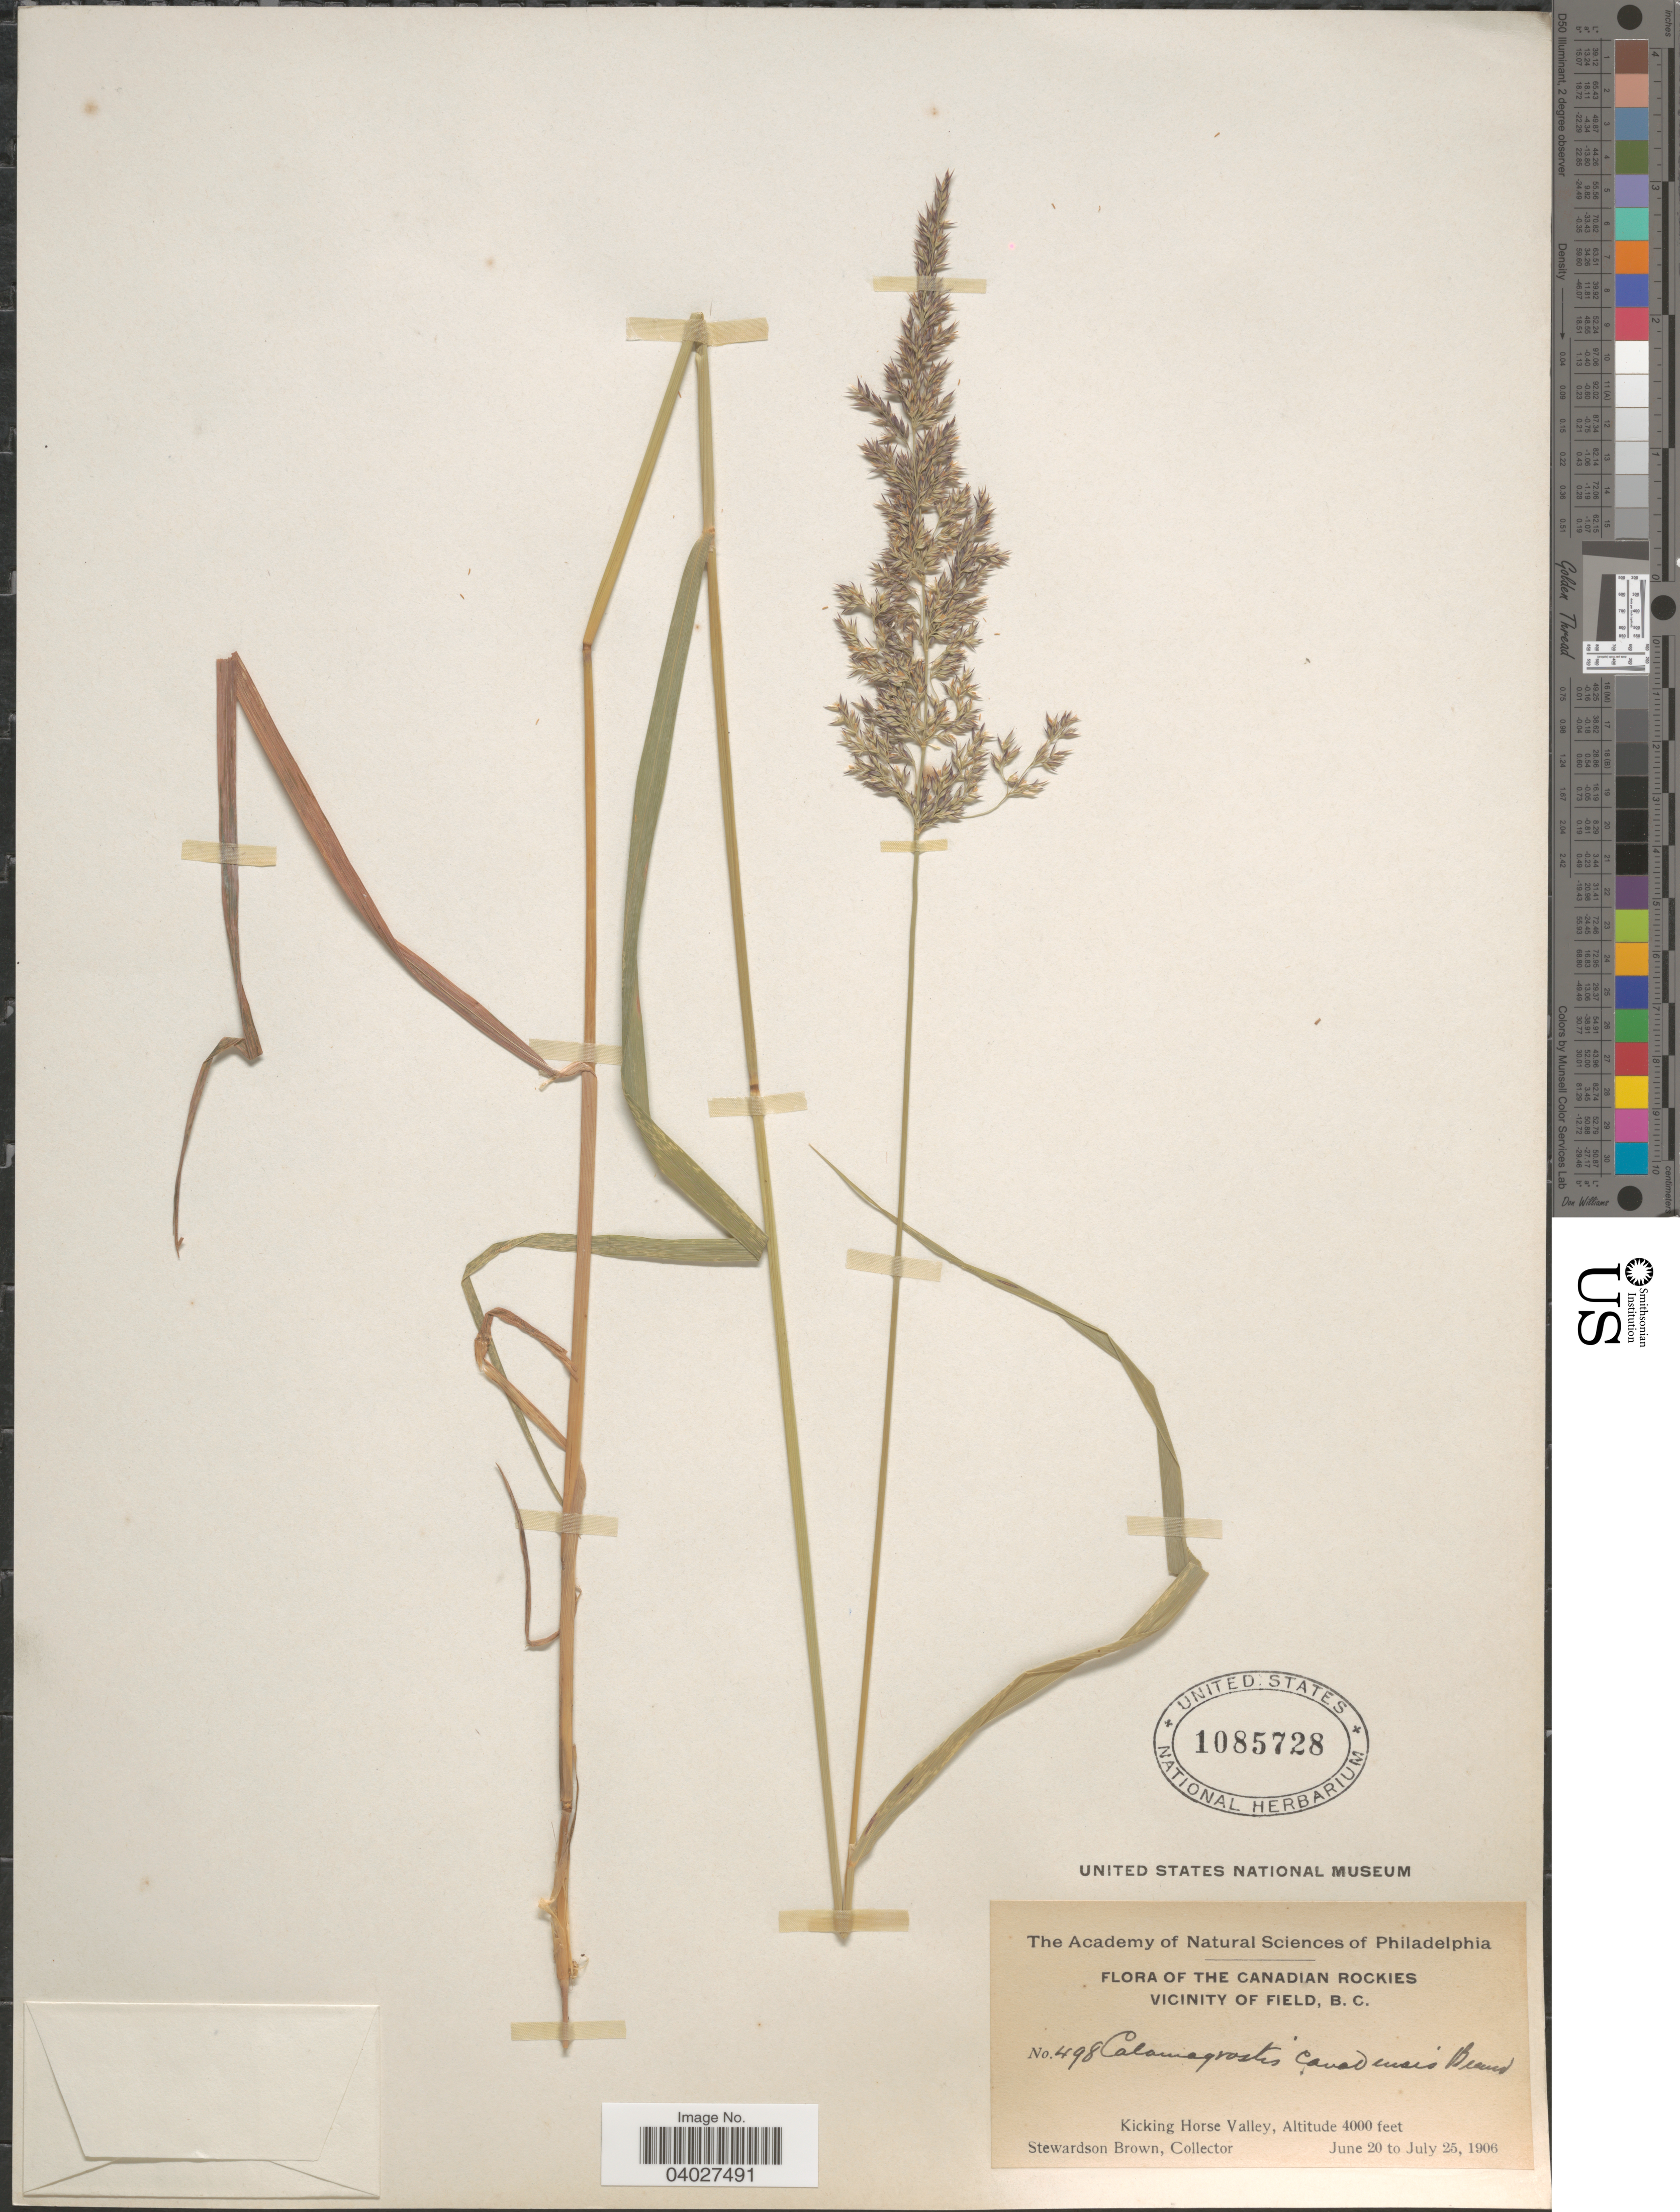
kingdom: Plantae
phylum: Tracheophyta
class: Liliopsida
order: Poales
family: Poaceae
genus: Calamagrostis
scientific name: Calamagrostis canadensis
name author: (Michx.) P. Beauv.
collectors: S. Brown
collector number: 498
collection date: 1906-06-20/1906-07-25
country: Canada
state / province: British Columbia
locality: The Canadian Rockies. Vicinity of Field. Kicking Horse Valley.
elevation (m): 1219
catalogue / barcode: US 1085728